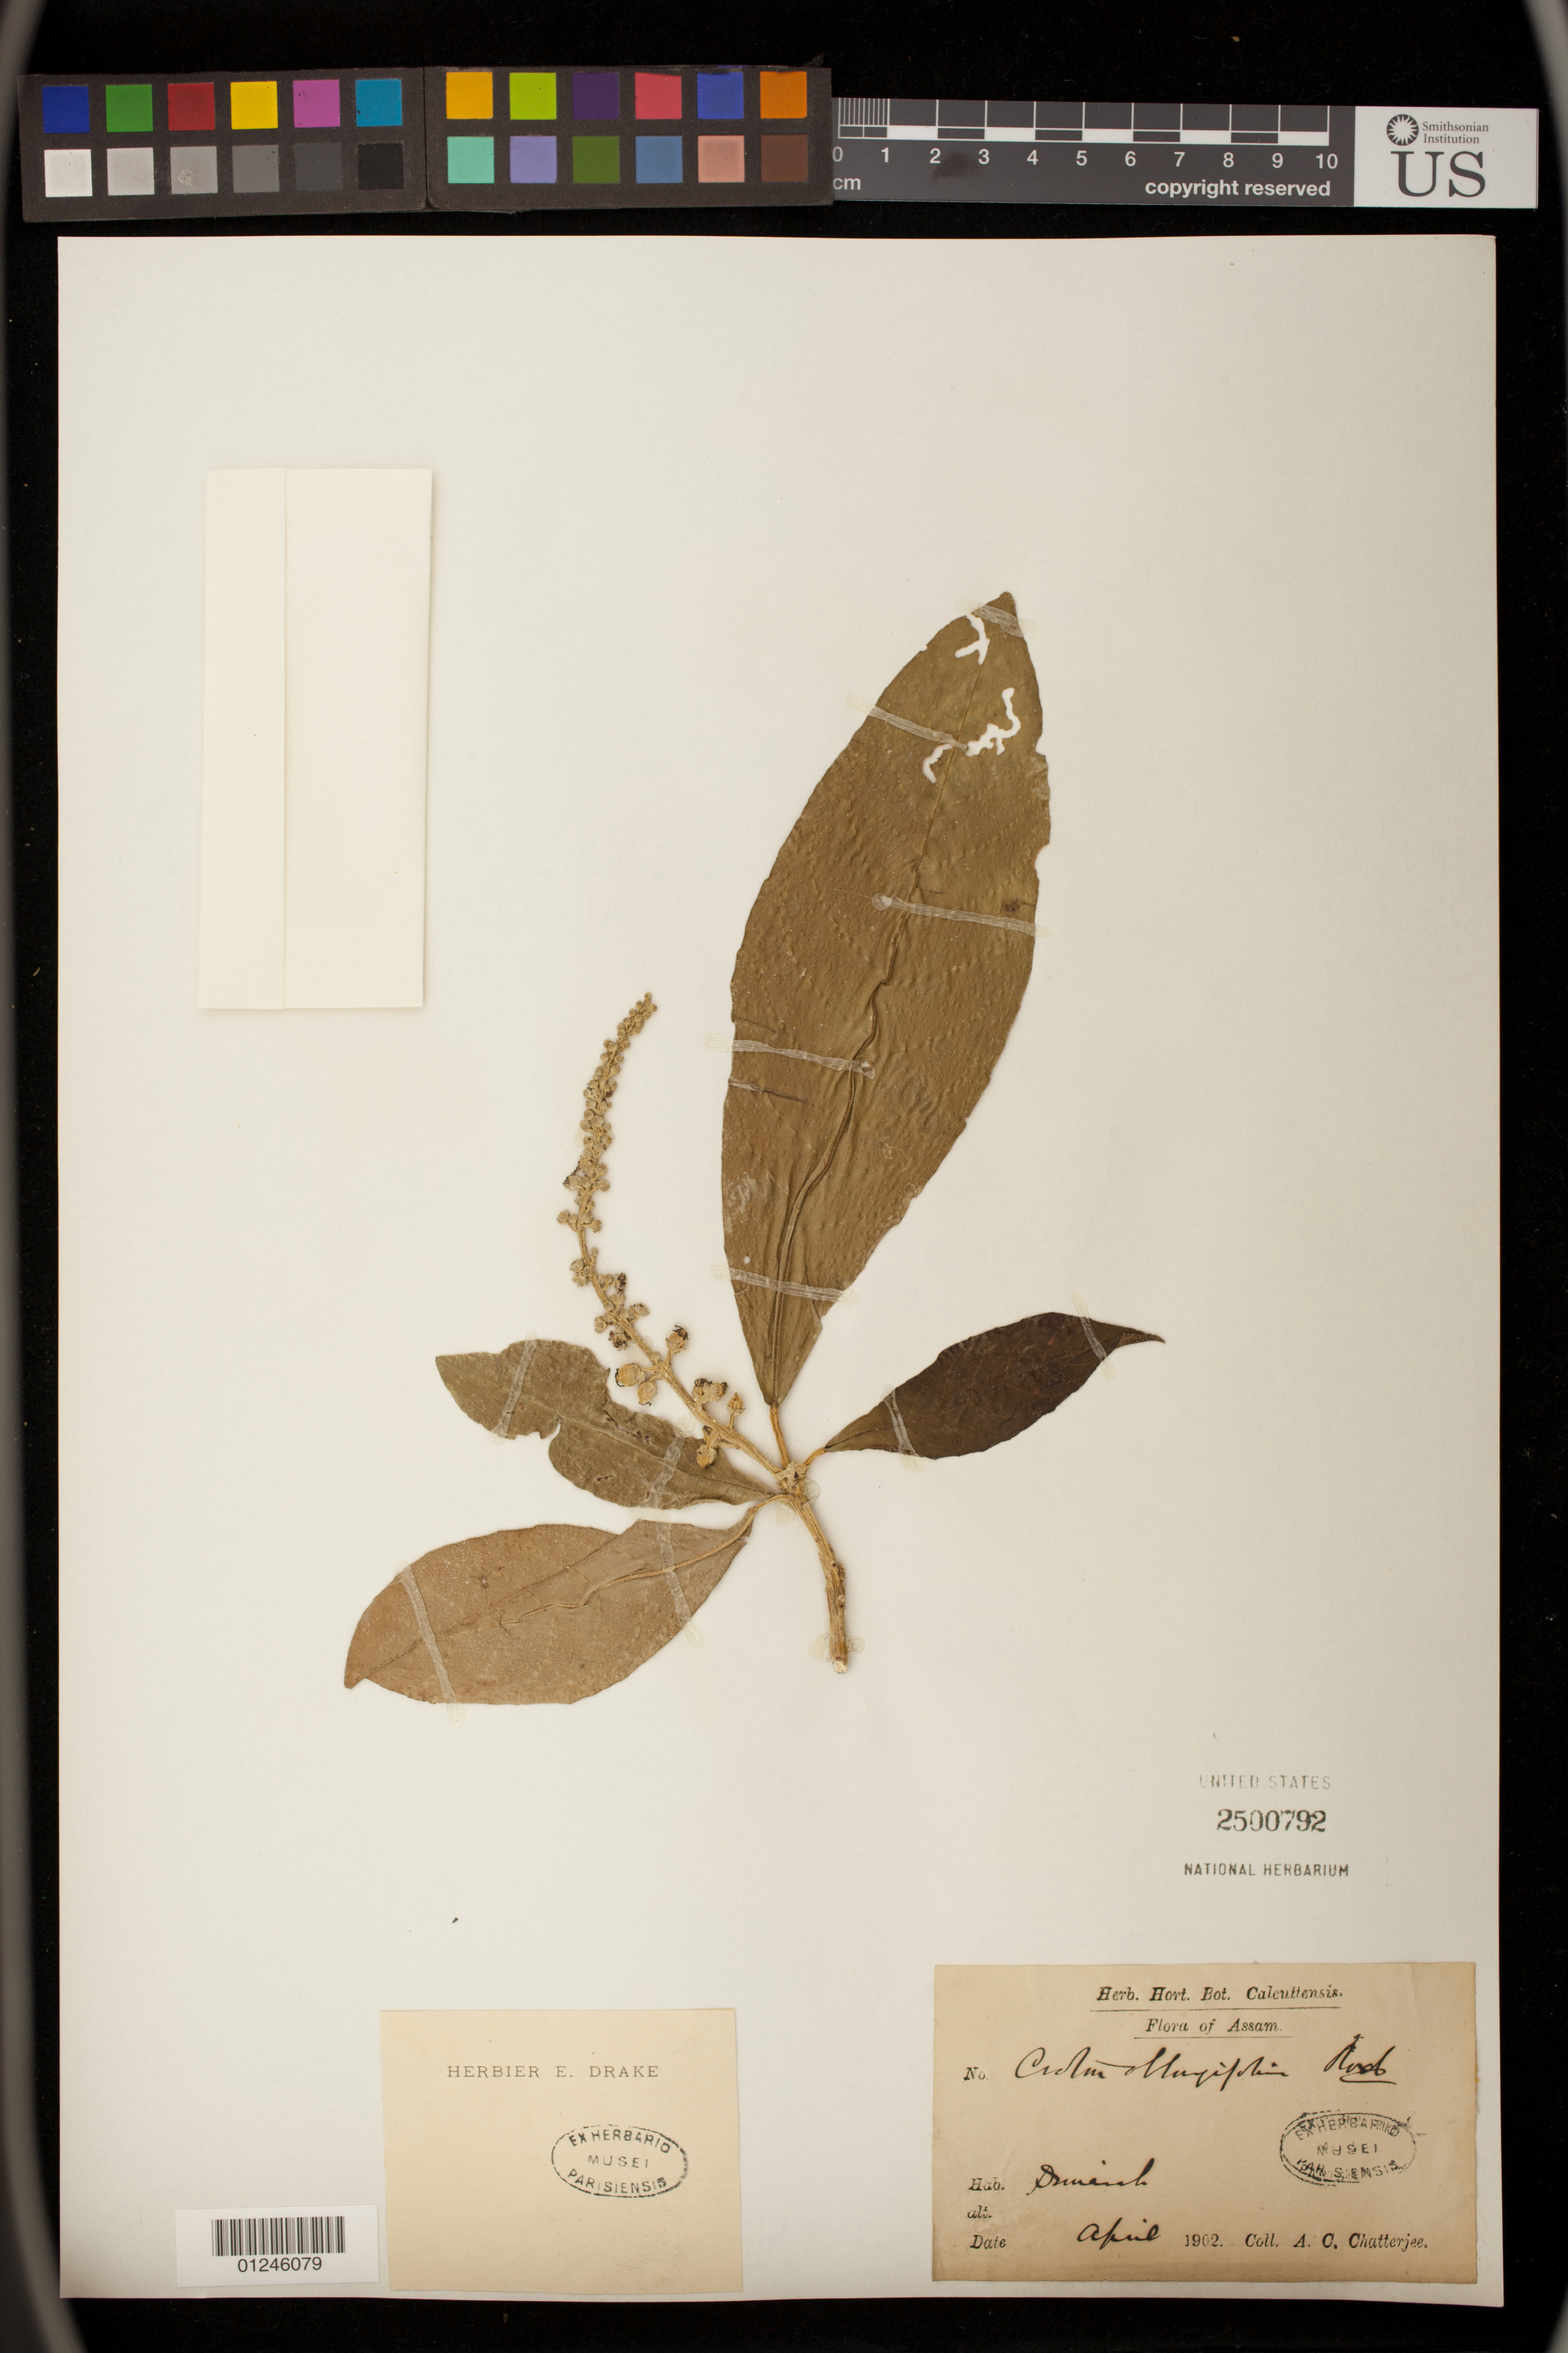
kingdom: Plantae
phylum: Tracheophyta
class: Magnoliopsida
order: Malpighiales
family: Euphorbiaceae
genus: Croton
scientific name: Croton oblongifolius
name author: Roxb.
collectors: A. Chatterjee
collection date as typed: Apr 1902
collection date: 1902-04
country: India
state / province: Assam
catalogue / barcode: US 2500792